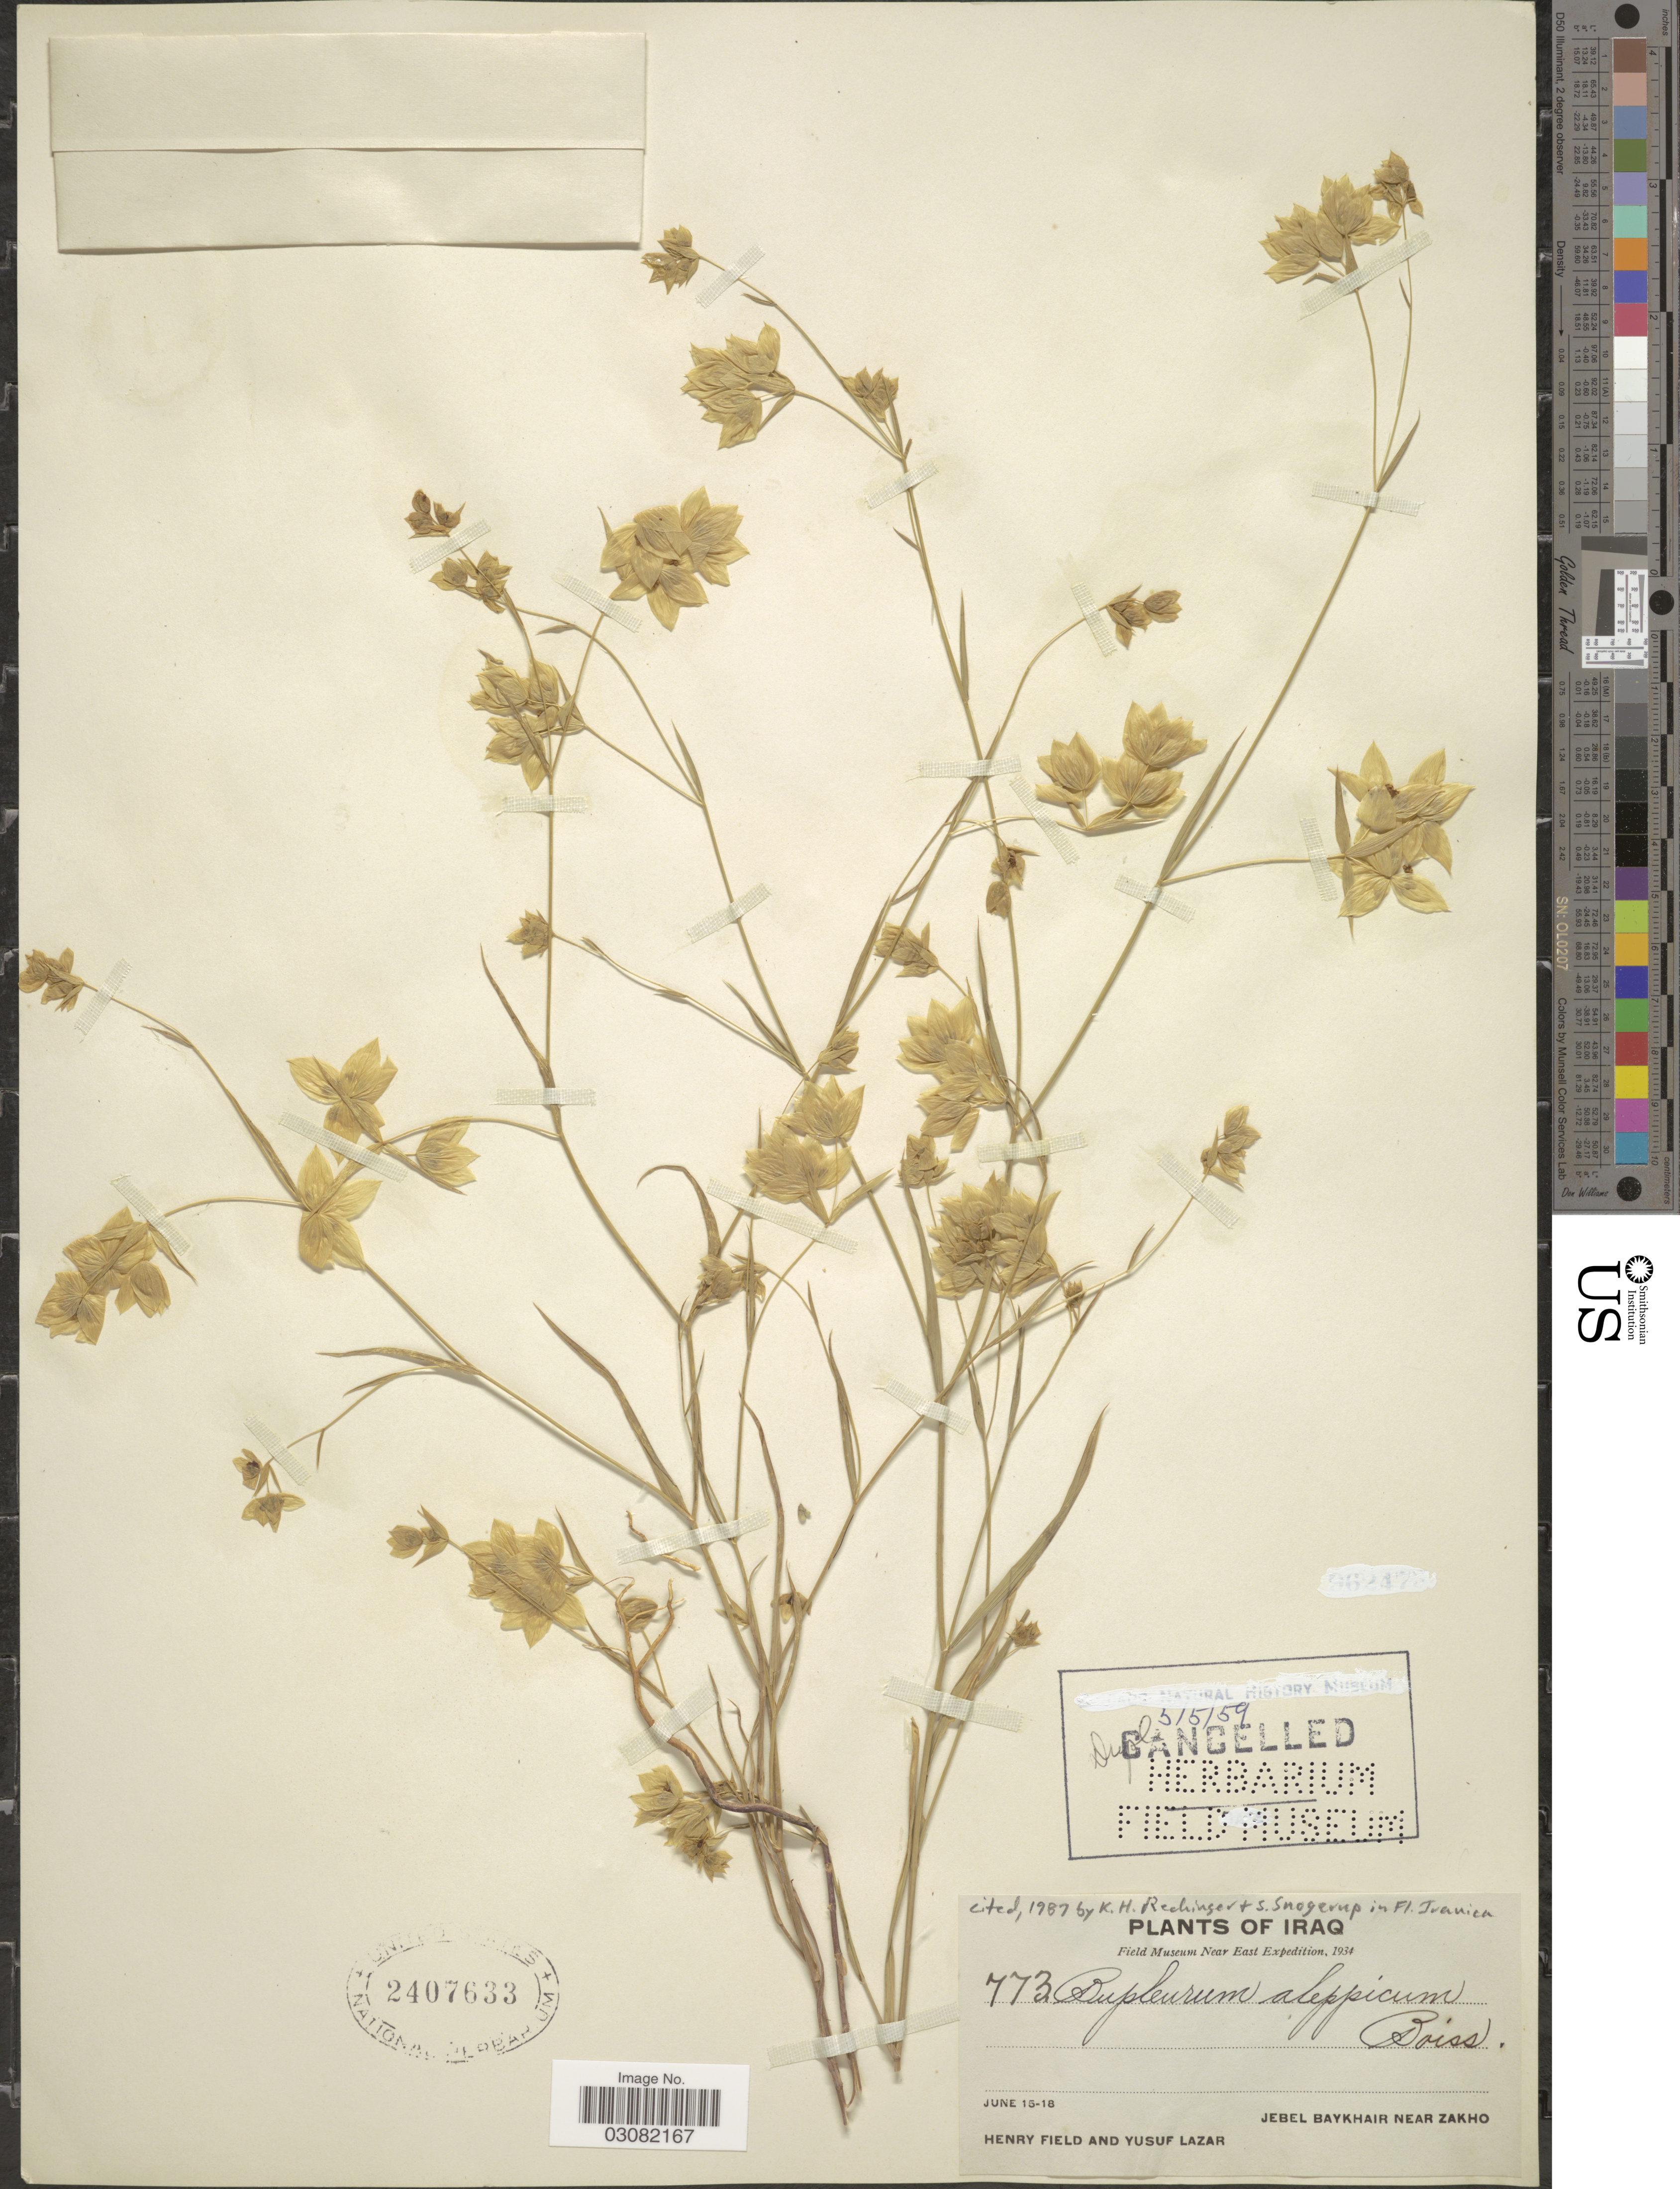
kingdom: Plantae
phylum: Tracheophyta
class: Magnoliopsida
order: Apiales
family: Apiaceae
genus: Bupleurum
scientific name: Bupleurum aleppicum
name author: Boiss.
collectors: H. Field & Y. Lazar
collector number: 773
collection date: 1934-06-15/1934-06-18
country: Iraq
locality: Jebel Baykhair near Zakho.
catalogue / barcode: US 2407633